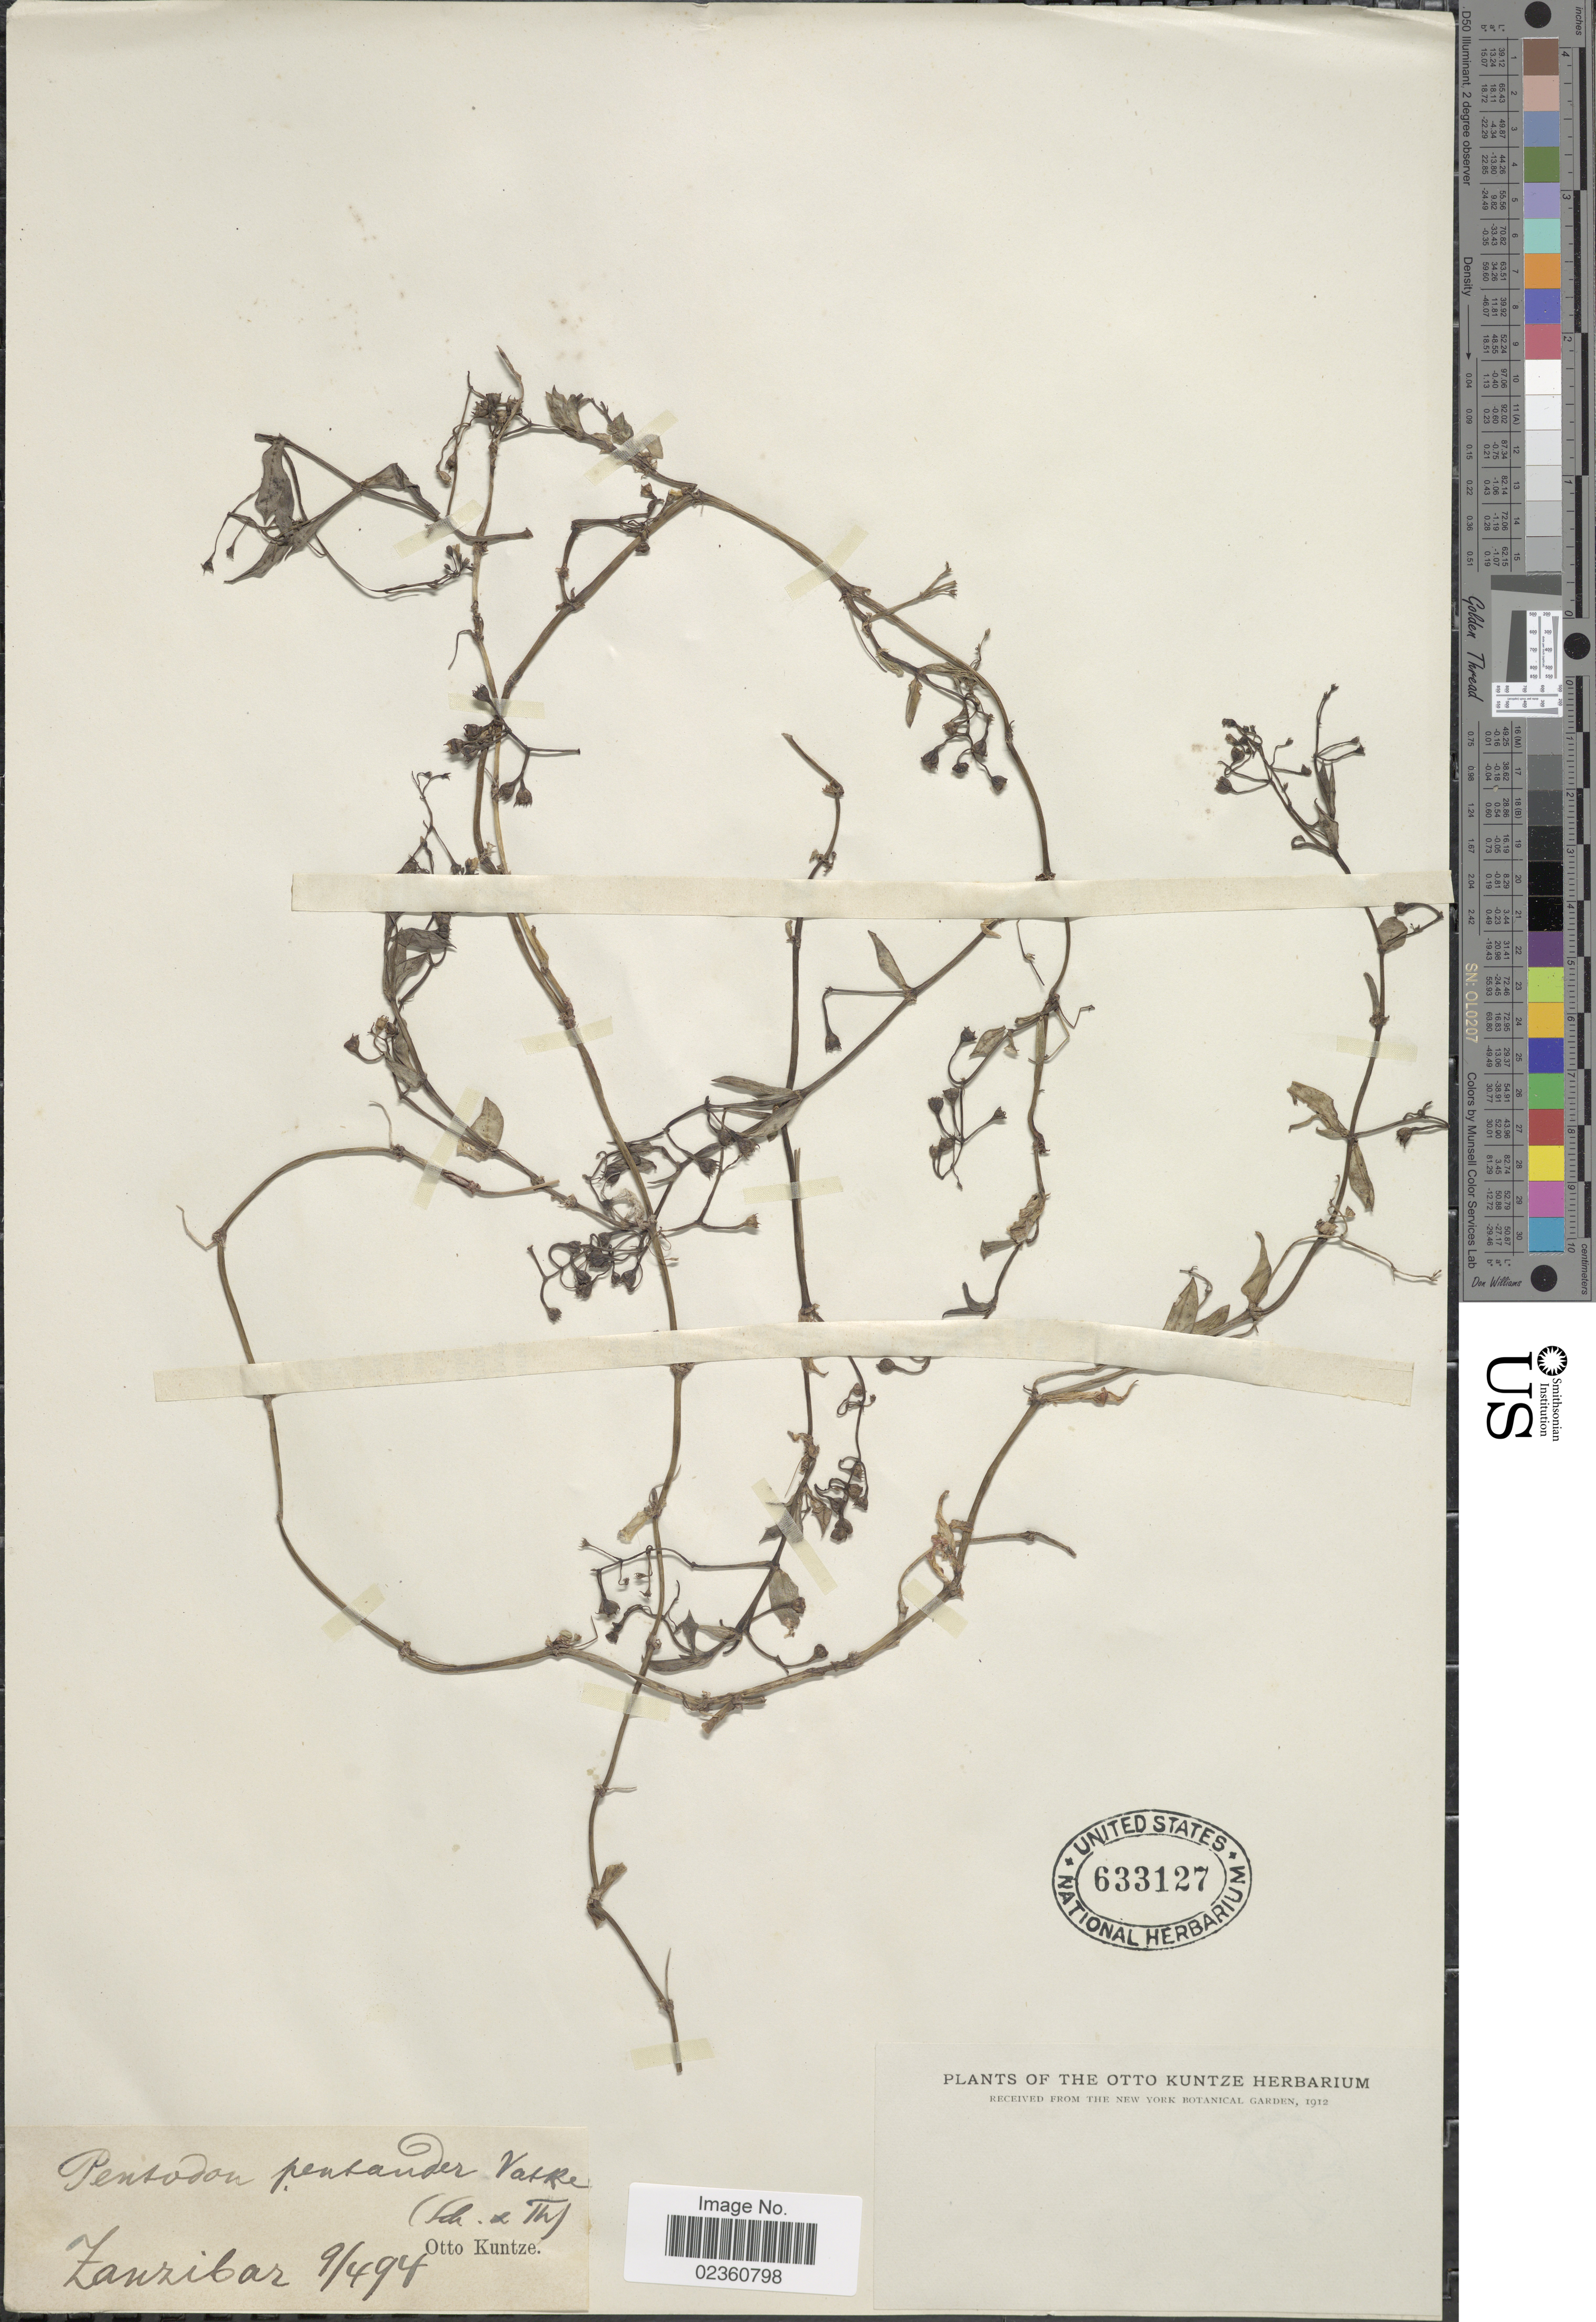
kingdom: Plantae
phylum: Tracheophyta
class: Magnoliopsida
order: Gentianales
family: Rubiaceae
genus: Pentodon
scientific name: Pentodon pentandrus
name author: (Schumach. & Thonn.) Vatke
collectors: C.E.O. Kuntze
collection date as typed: Transcribed d/m/y: 9/4/94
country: Tanzania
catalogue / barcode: US 633127